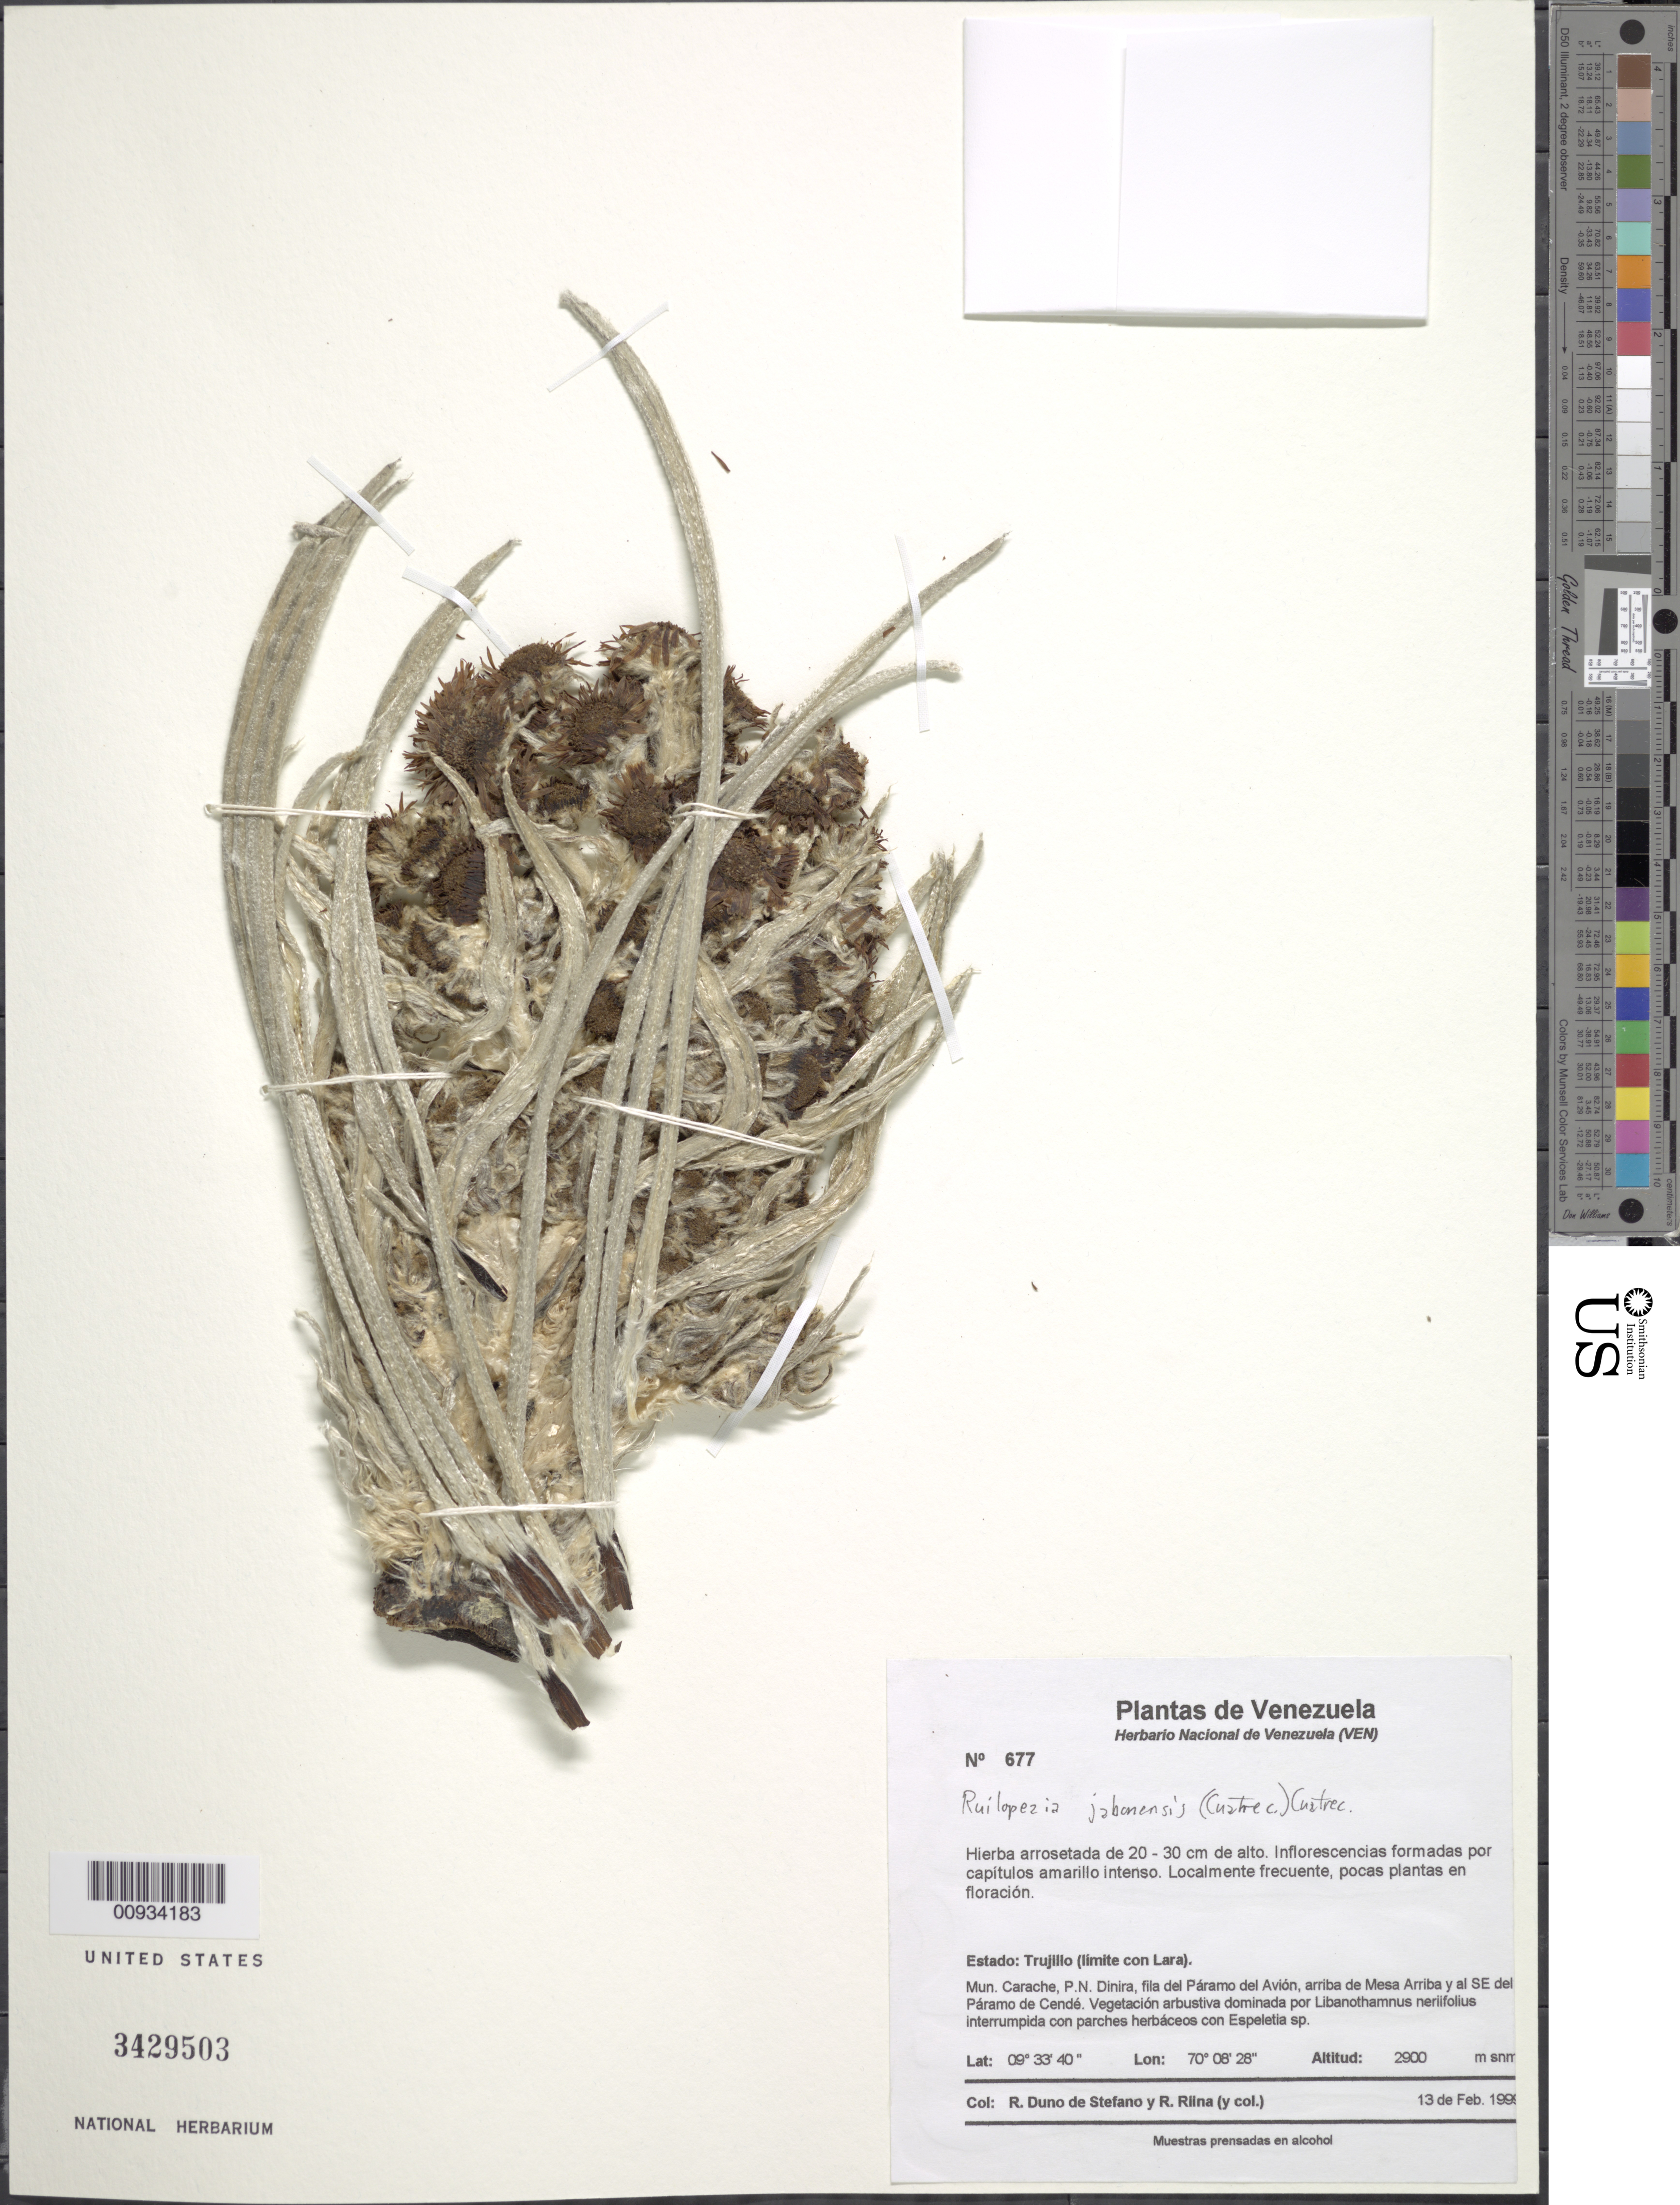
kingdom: Plantae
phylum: Tracheophyta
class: Magnoliopsida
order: Asterales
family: Asteraceae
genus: Ruilopezia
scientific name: Ruilopezia jabonensis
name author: (Cuatrec.) Cuatrec.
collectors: R. Duno de Stefano & R. Riina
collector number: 677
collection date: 1999-02-13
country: Venezuela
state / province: Trujillo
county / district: Carache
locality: (límite con Lara) P.N. Dinira, fila del Páramo del Avión, arriba de Mesa Arriba y al SE del Páramo de Cendé.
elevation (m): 2900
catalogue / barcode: US 3429503